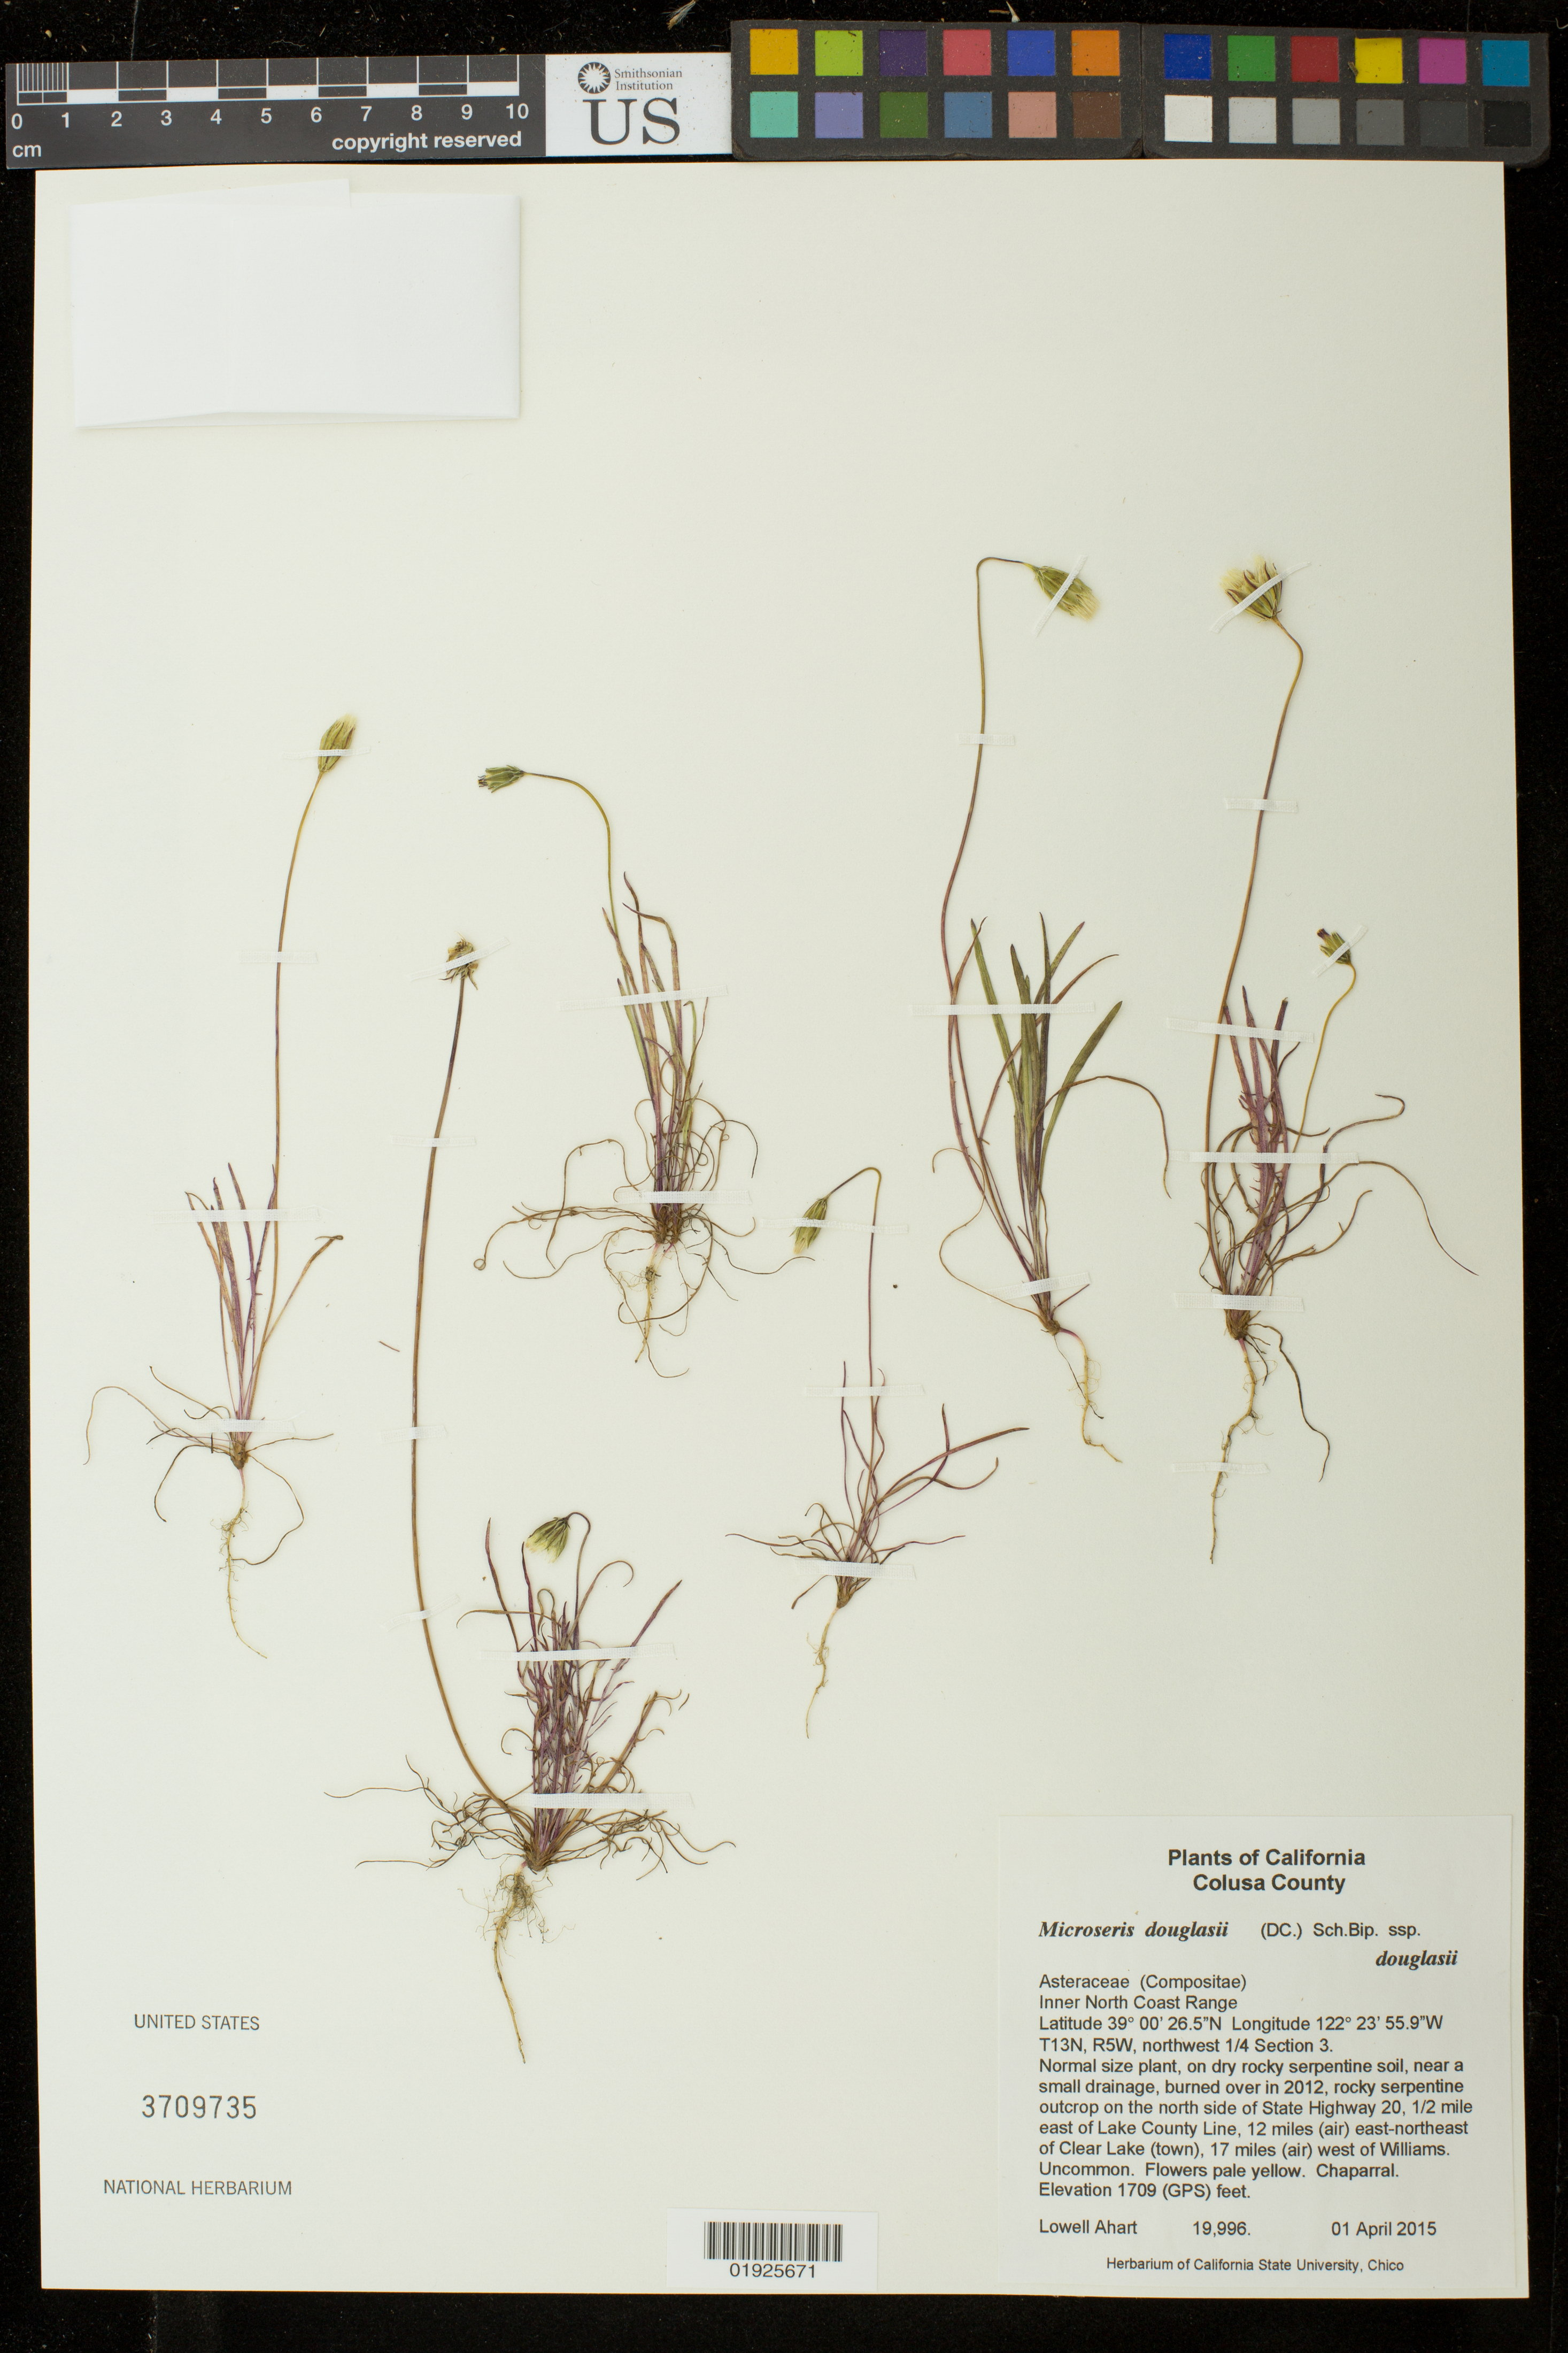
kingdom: Plantae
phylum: Tracheophyta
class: Magnoliopsida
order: Asterales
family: Asteraceae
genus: Microseris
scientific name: Microseris douglasii subsp. douglasii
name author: (DC.) Sch. Bip.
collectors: L. Ahart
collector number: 19996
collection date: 2015-04-01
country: United States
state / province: California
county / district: Colusa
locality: Near a small drainage, burned over in 2012, rocky serpentine outcrop on the north side of State Highway 20, 1/2 mile east of Lake County Line, 12 miles (air) east-northeast of Clear Lake (town), 17 miles (air) west of Williams.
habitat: On dry rocky serpentine soil. Chaparral.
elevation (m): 521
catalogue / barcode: US 3709735